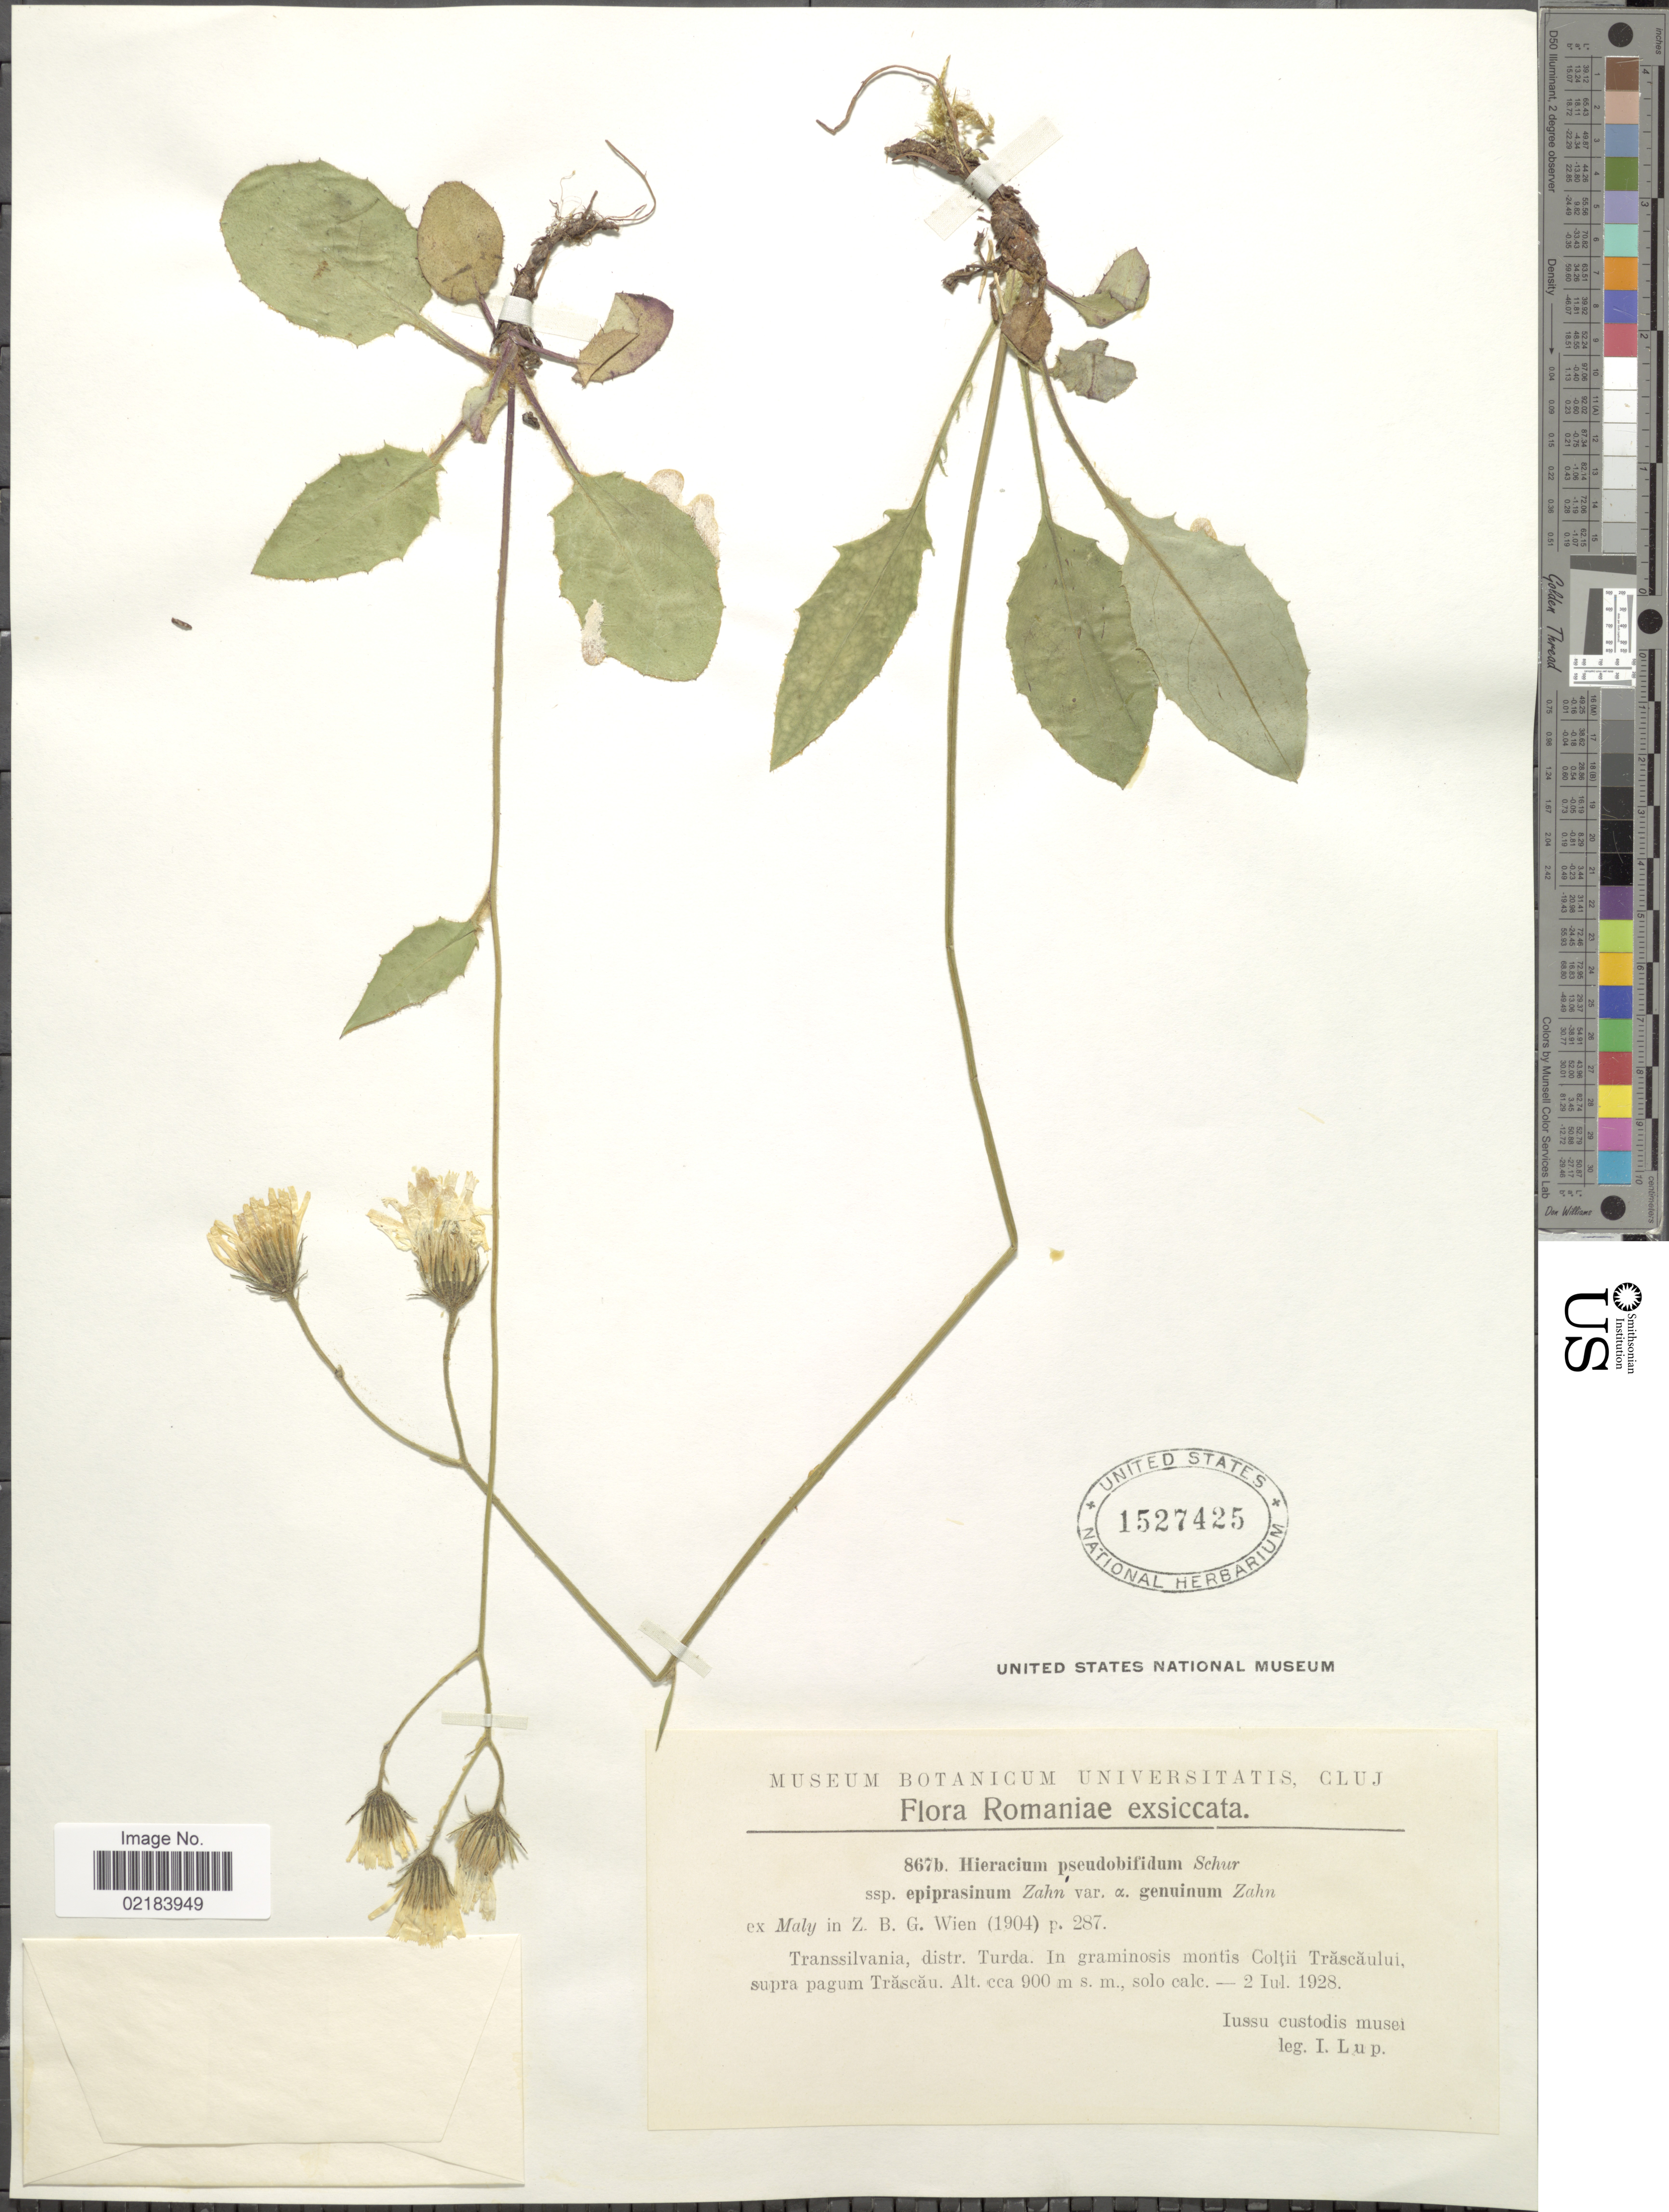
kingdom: Plantae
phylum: Tracheophyta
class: Magnoliopsida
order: Asterales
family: Asteraceae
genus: Hieracium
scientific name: Hieracium pseudobifidum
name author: Schur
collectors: I. Lup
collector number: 867b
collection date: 1928-07-02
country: Romania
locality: Transsilvania, distr. Turda. Montis Coltii Trascaului supra pragum Trascau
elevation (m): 900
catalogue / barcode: US 1527425